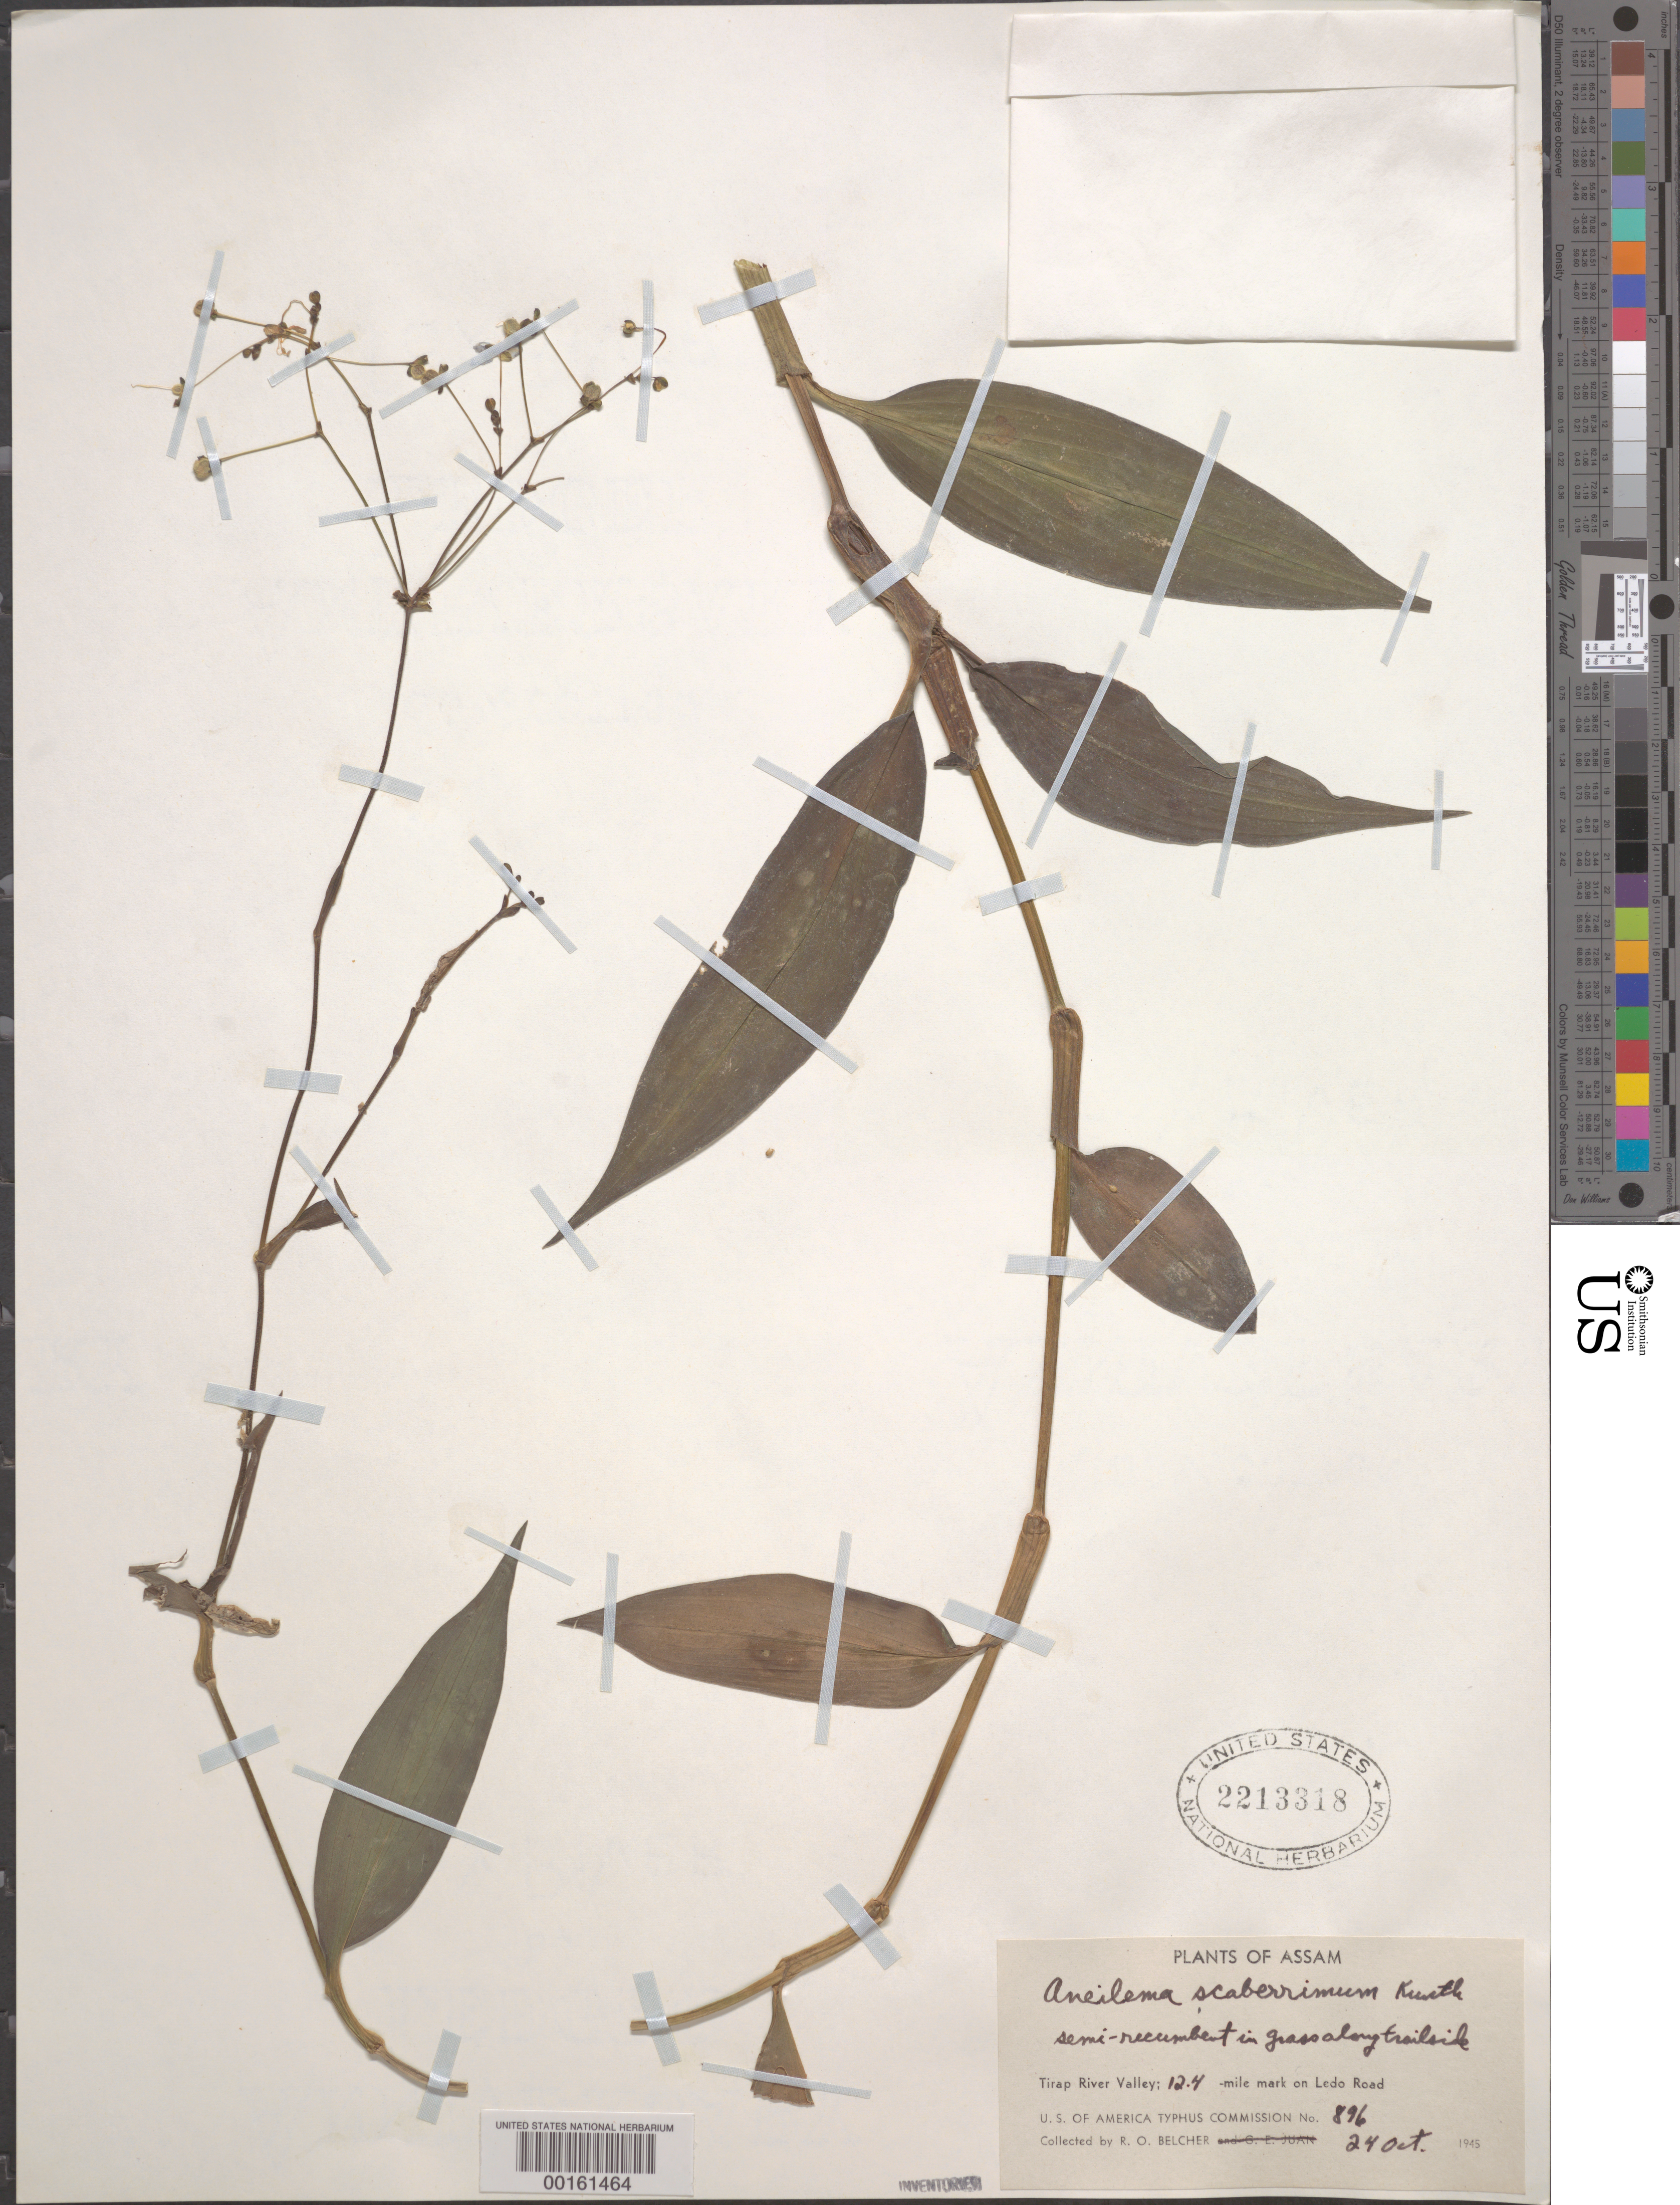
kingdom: Plantae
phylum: Tracheophyta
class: Liliopsida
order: Commelinales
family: Commelinaceae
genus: Rhopalephora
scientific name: Rhopalephora scaberrima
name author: (Blume) Faden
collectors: R. Belcher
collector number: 896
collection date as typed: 24 Oct 1945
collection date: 1945-10-24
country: India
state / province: Assam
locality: Tirap river valley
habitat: Trailside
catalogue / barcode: US 2213318